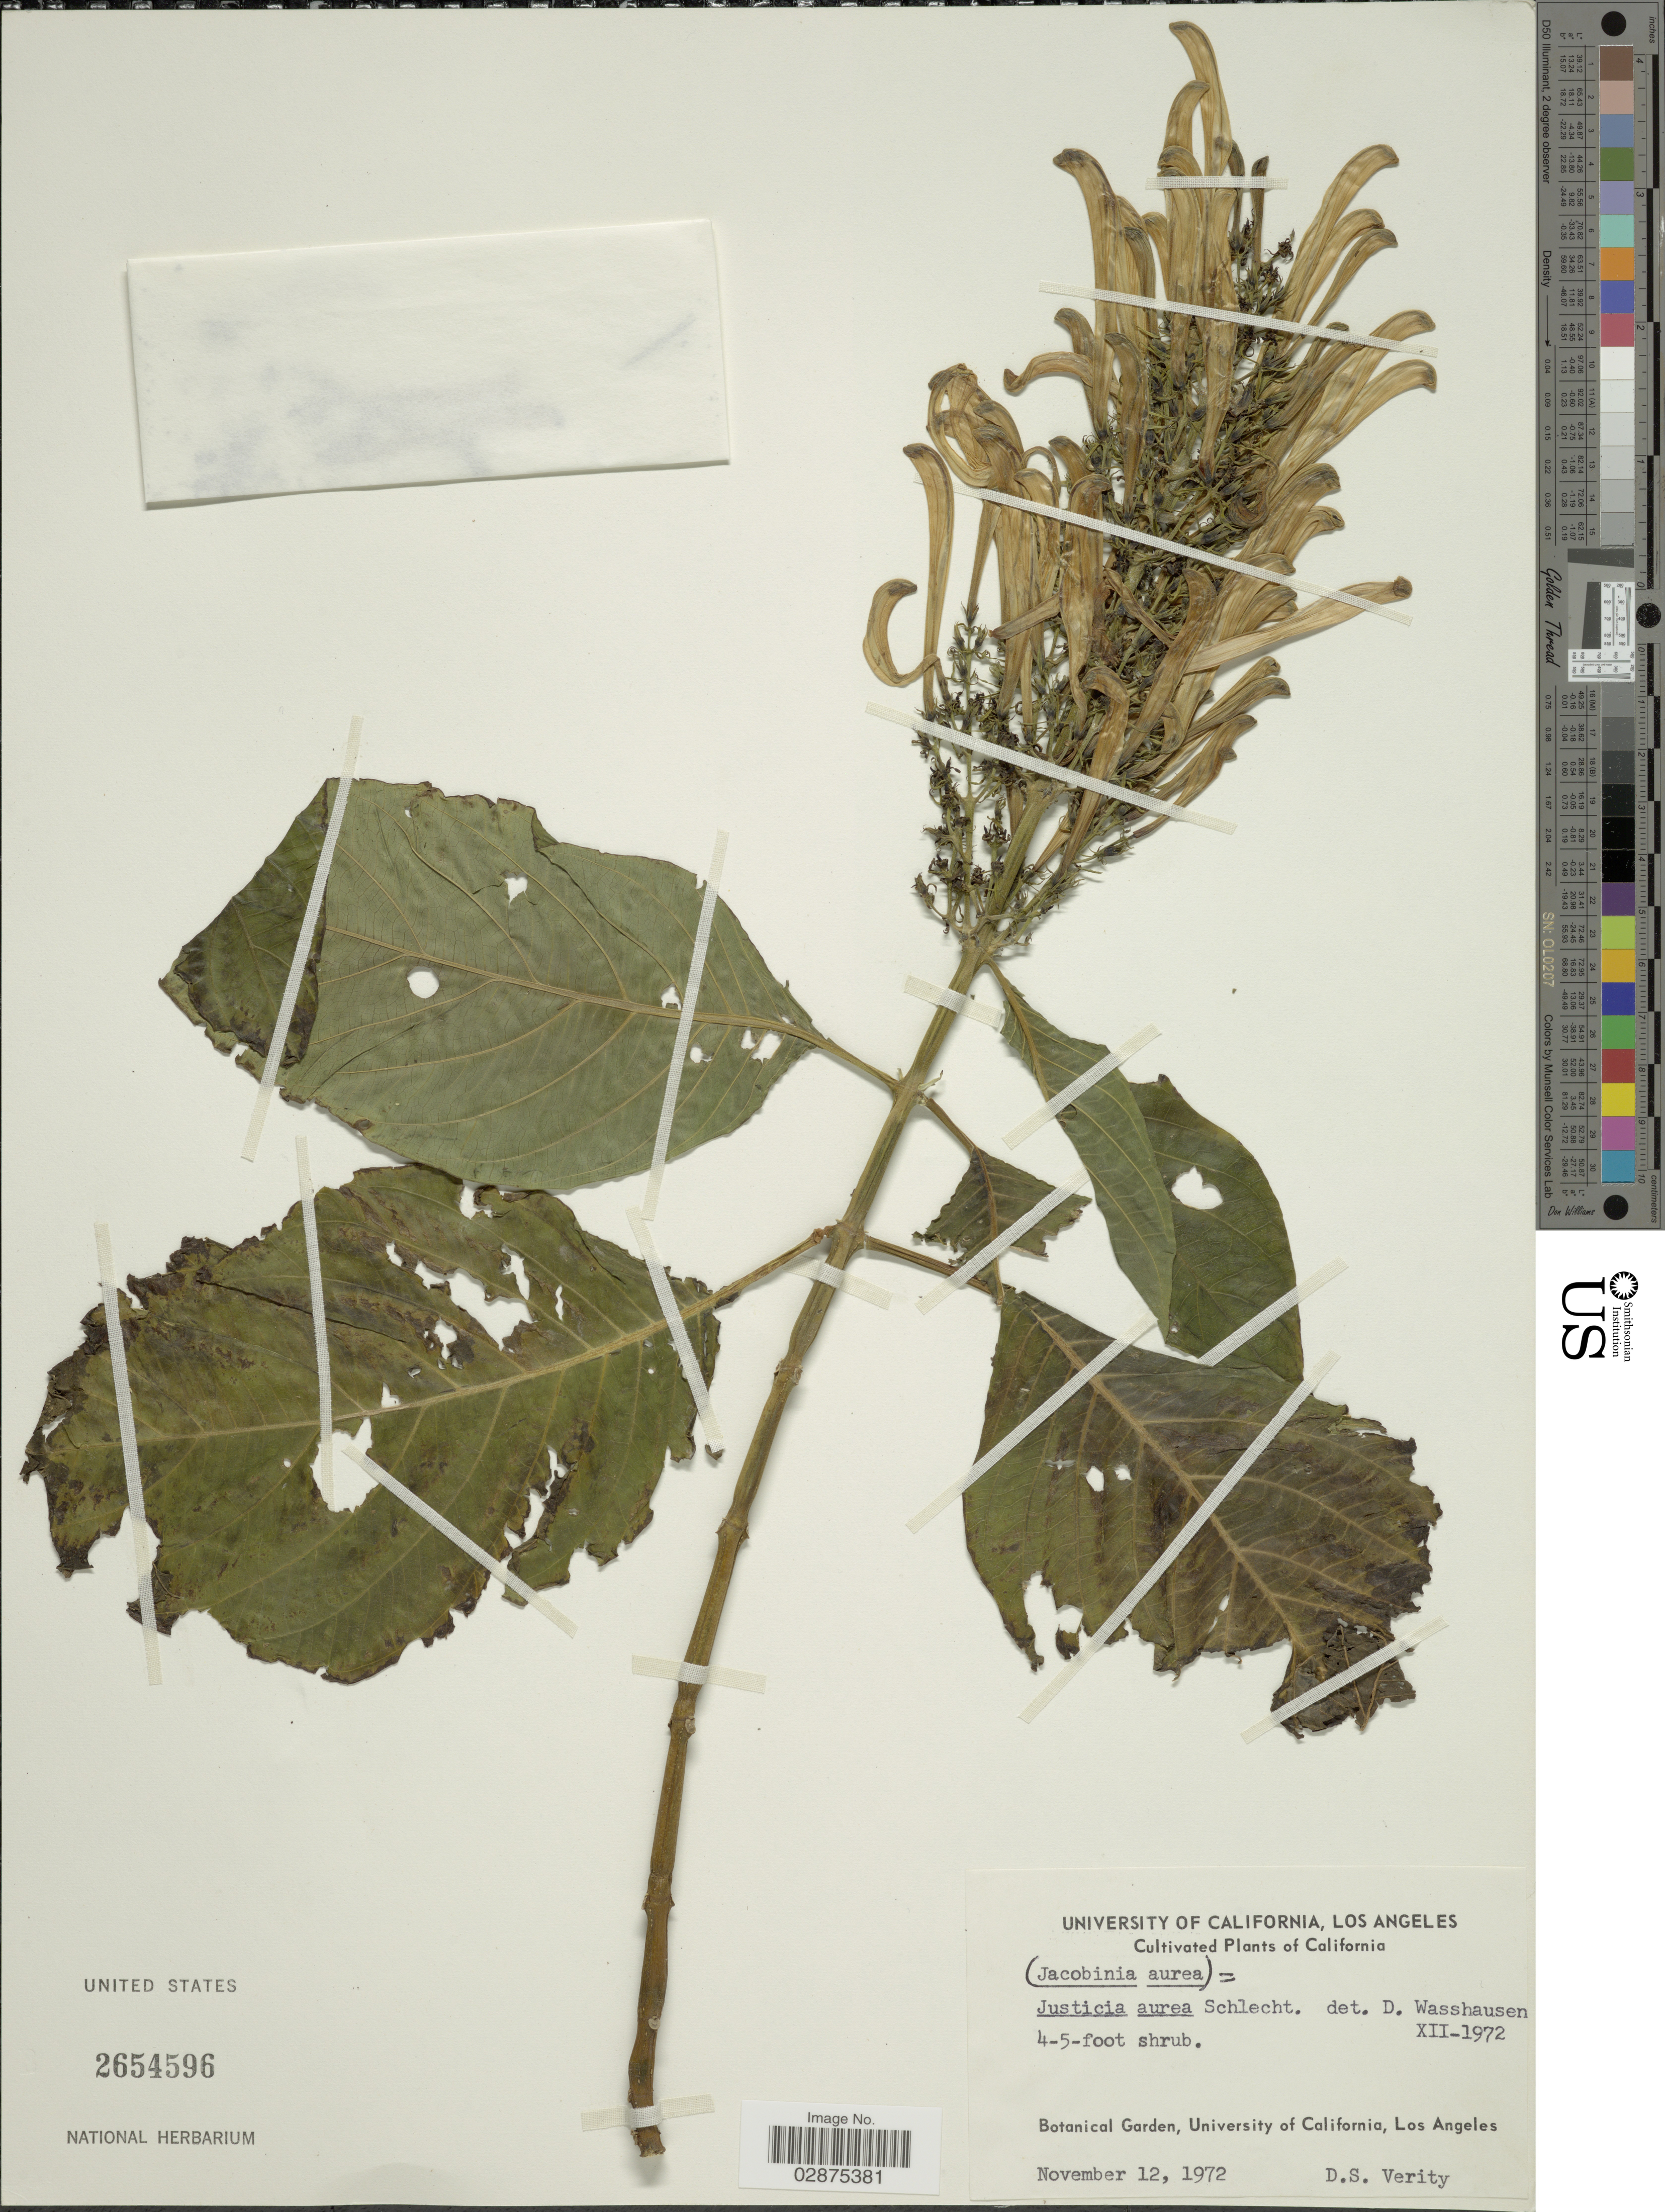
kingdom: Plantae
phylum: Tracheophyta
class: Magnoliopsida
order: Lamiales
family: Acanthaceae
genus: Justicia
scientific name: Justicia aurea f. erythrantha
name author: (Standl. & Steyerm.) D.N. Gibson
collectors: D. Verity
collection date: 1972-11-12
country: United States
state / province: California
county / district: Los Angeles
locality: Botanical Garden, University of California, Los Angeles.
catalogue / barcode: US 2654596